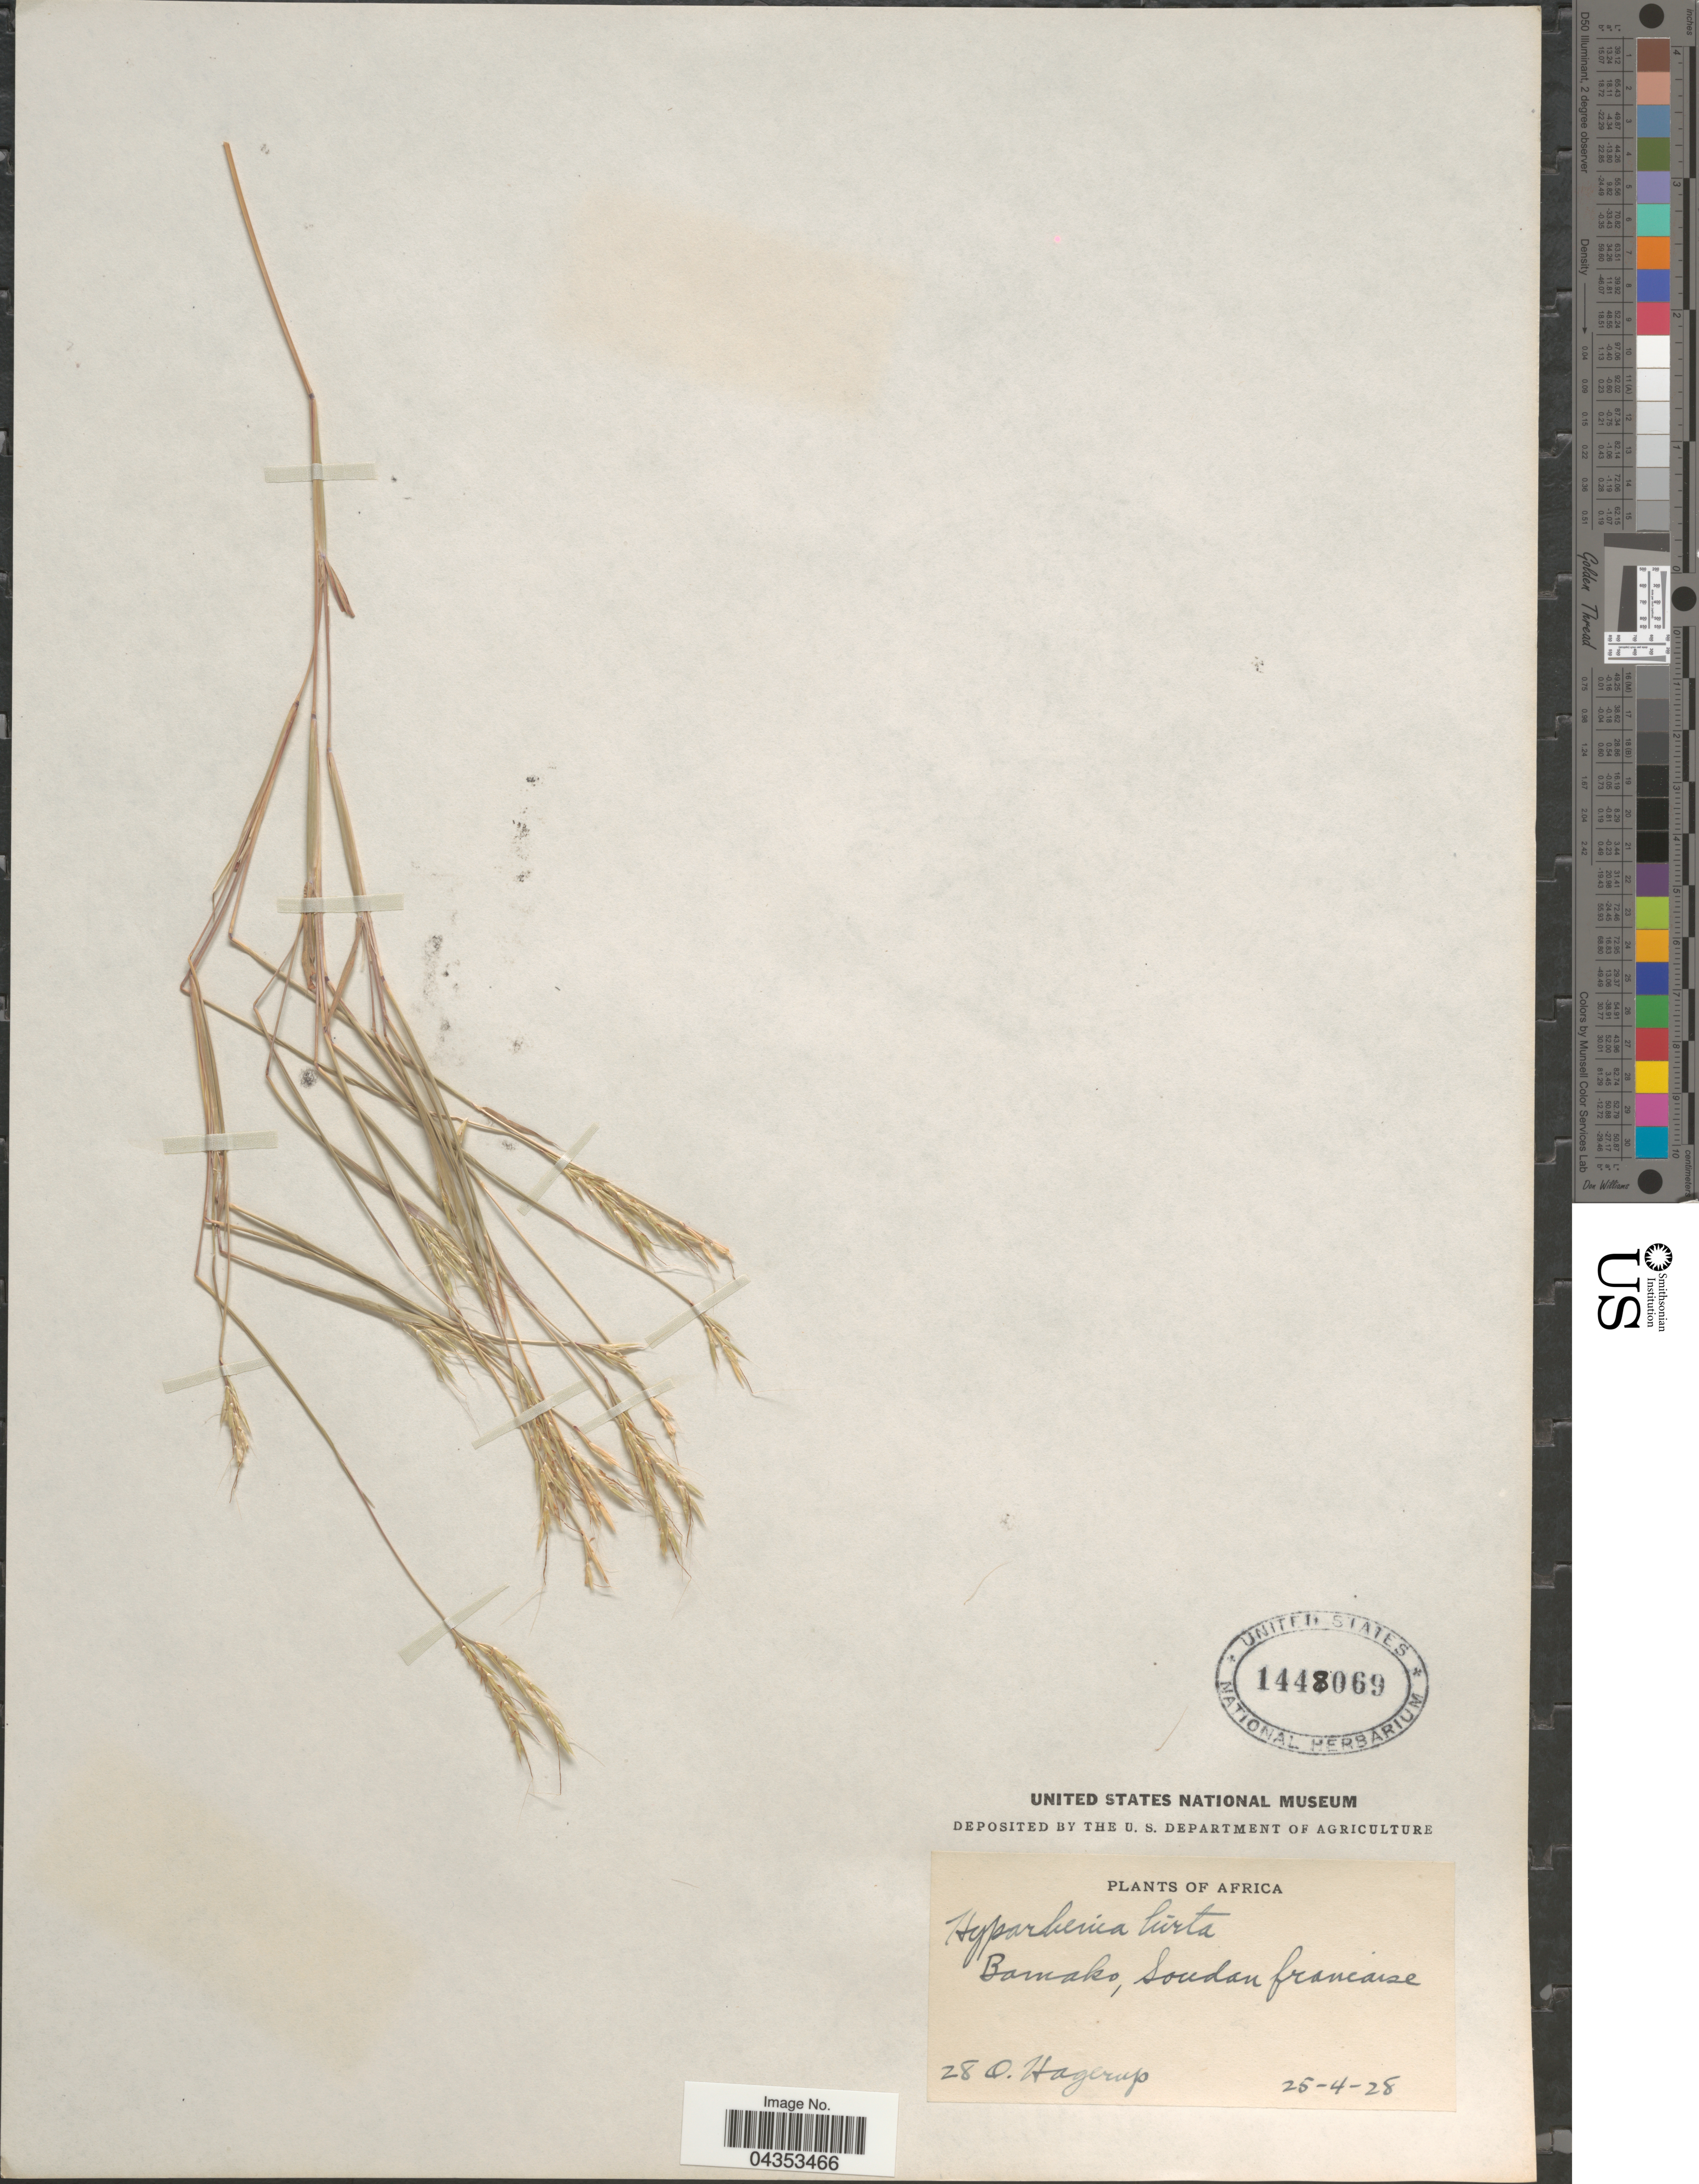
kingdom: Plantae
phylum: Tracheophyta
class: Liliopsida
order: Poales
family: Poaceae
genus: Hyparrhenia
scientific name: Hyparrhenia hirta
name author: (L.) Stapf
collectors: O. Hagerup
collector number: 28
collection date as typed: Transcribed d/m/y: 25/4/28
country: Sudan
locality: Bamako, Soudan francaise.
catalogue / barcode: US 1448069